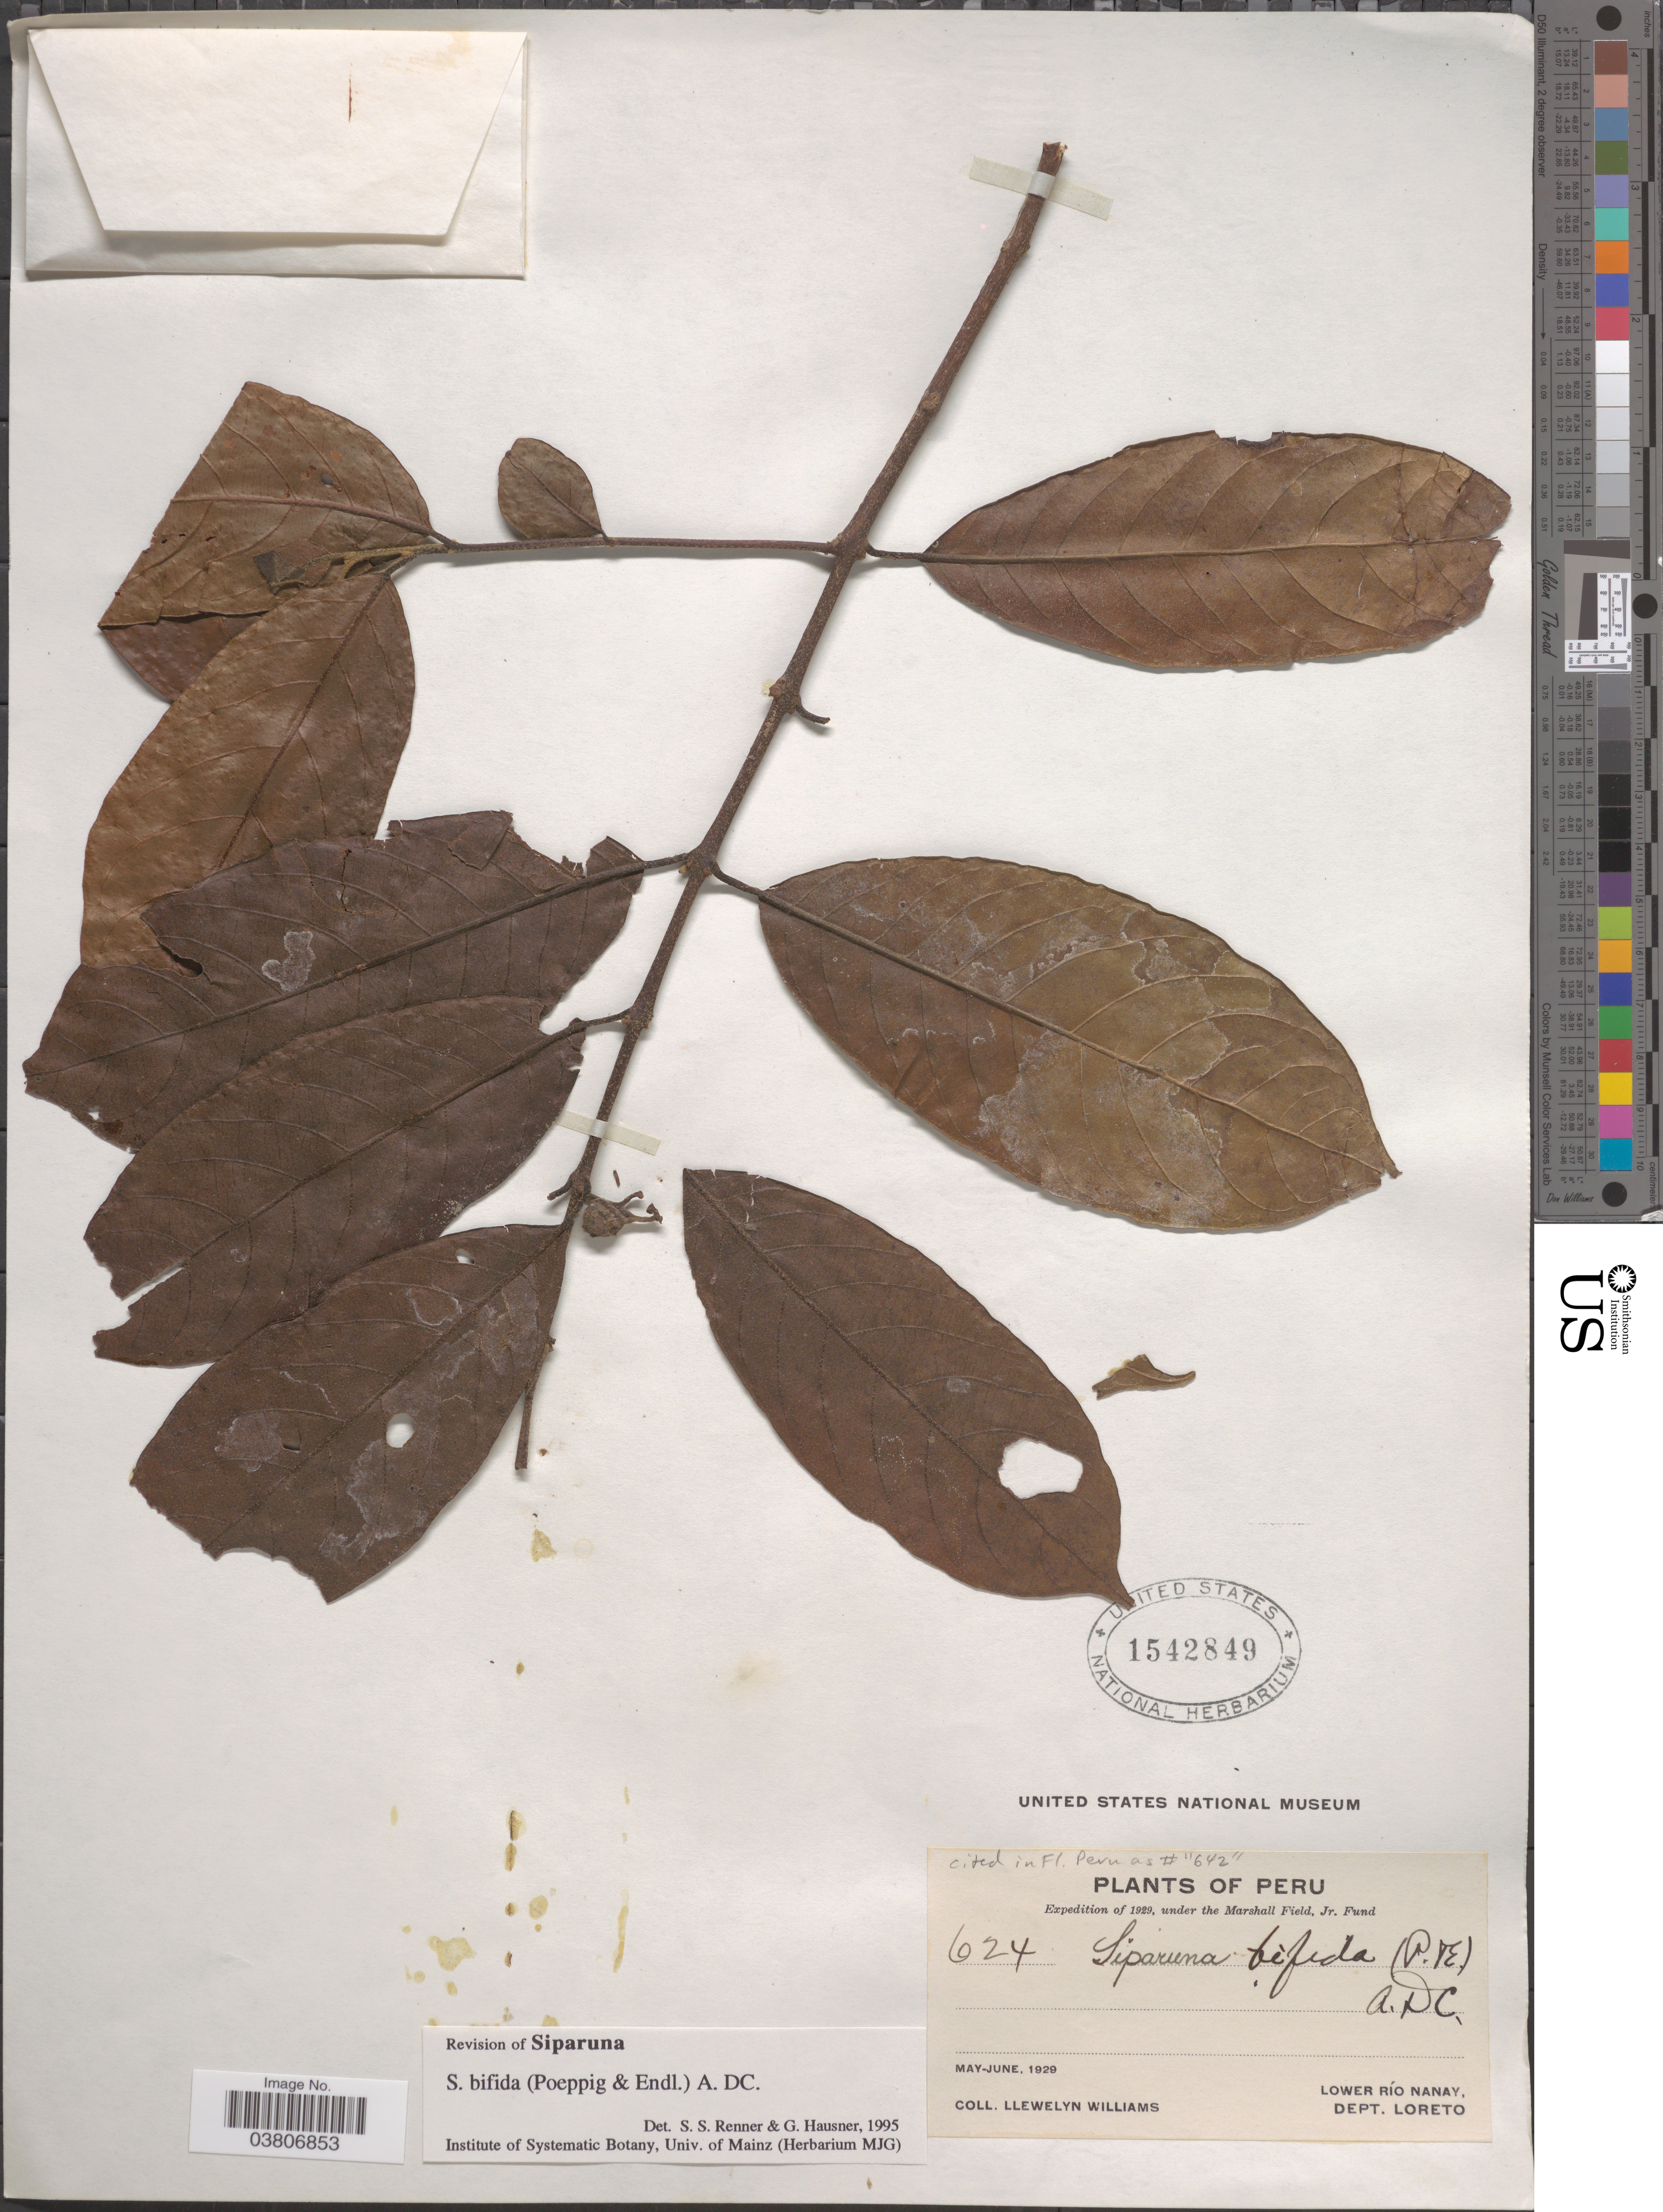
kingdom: Plantae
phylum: Tracheophyta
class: Magnoliopsida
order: Laurales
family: Siparunaceae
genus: Siparuna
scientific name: Siparuna bifida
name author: (Poepp. & Endl.) A. DC.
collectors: Ll. Williams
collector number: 624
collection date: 1929-05/1929-06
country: Peru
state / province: Loreto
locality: Lower Río Nanay. Dept. Loreto.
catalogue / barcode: US 1542849